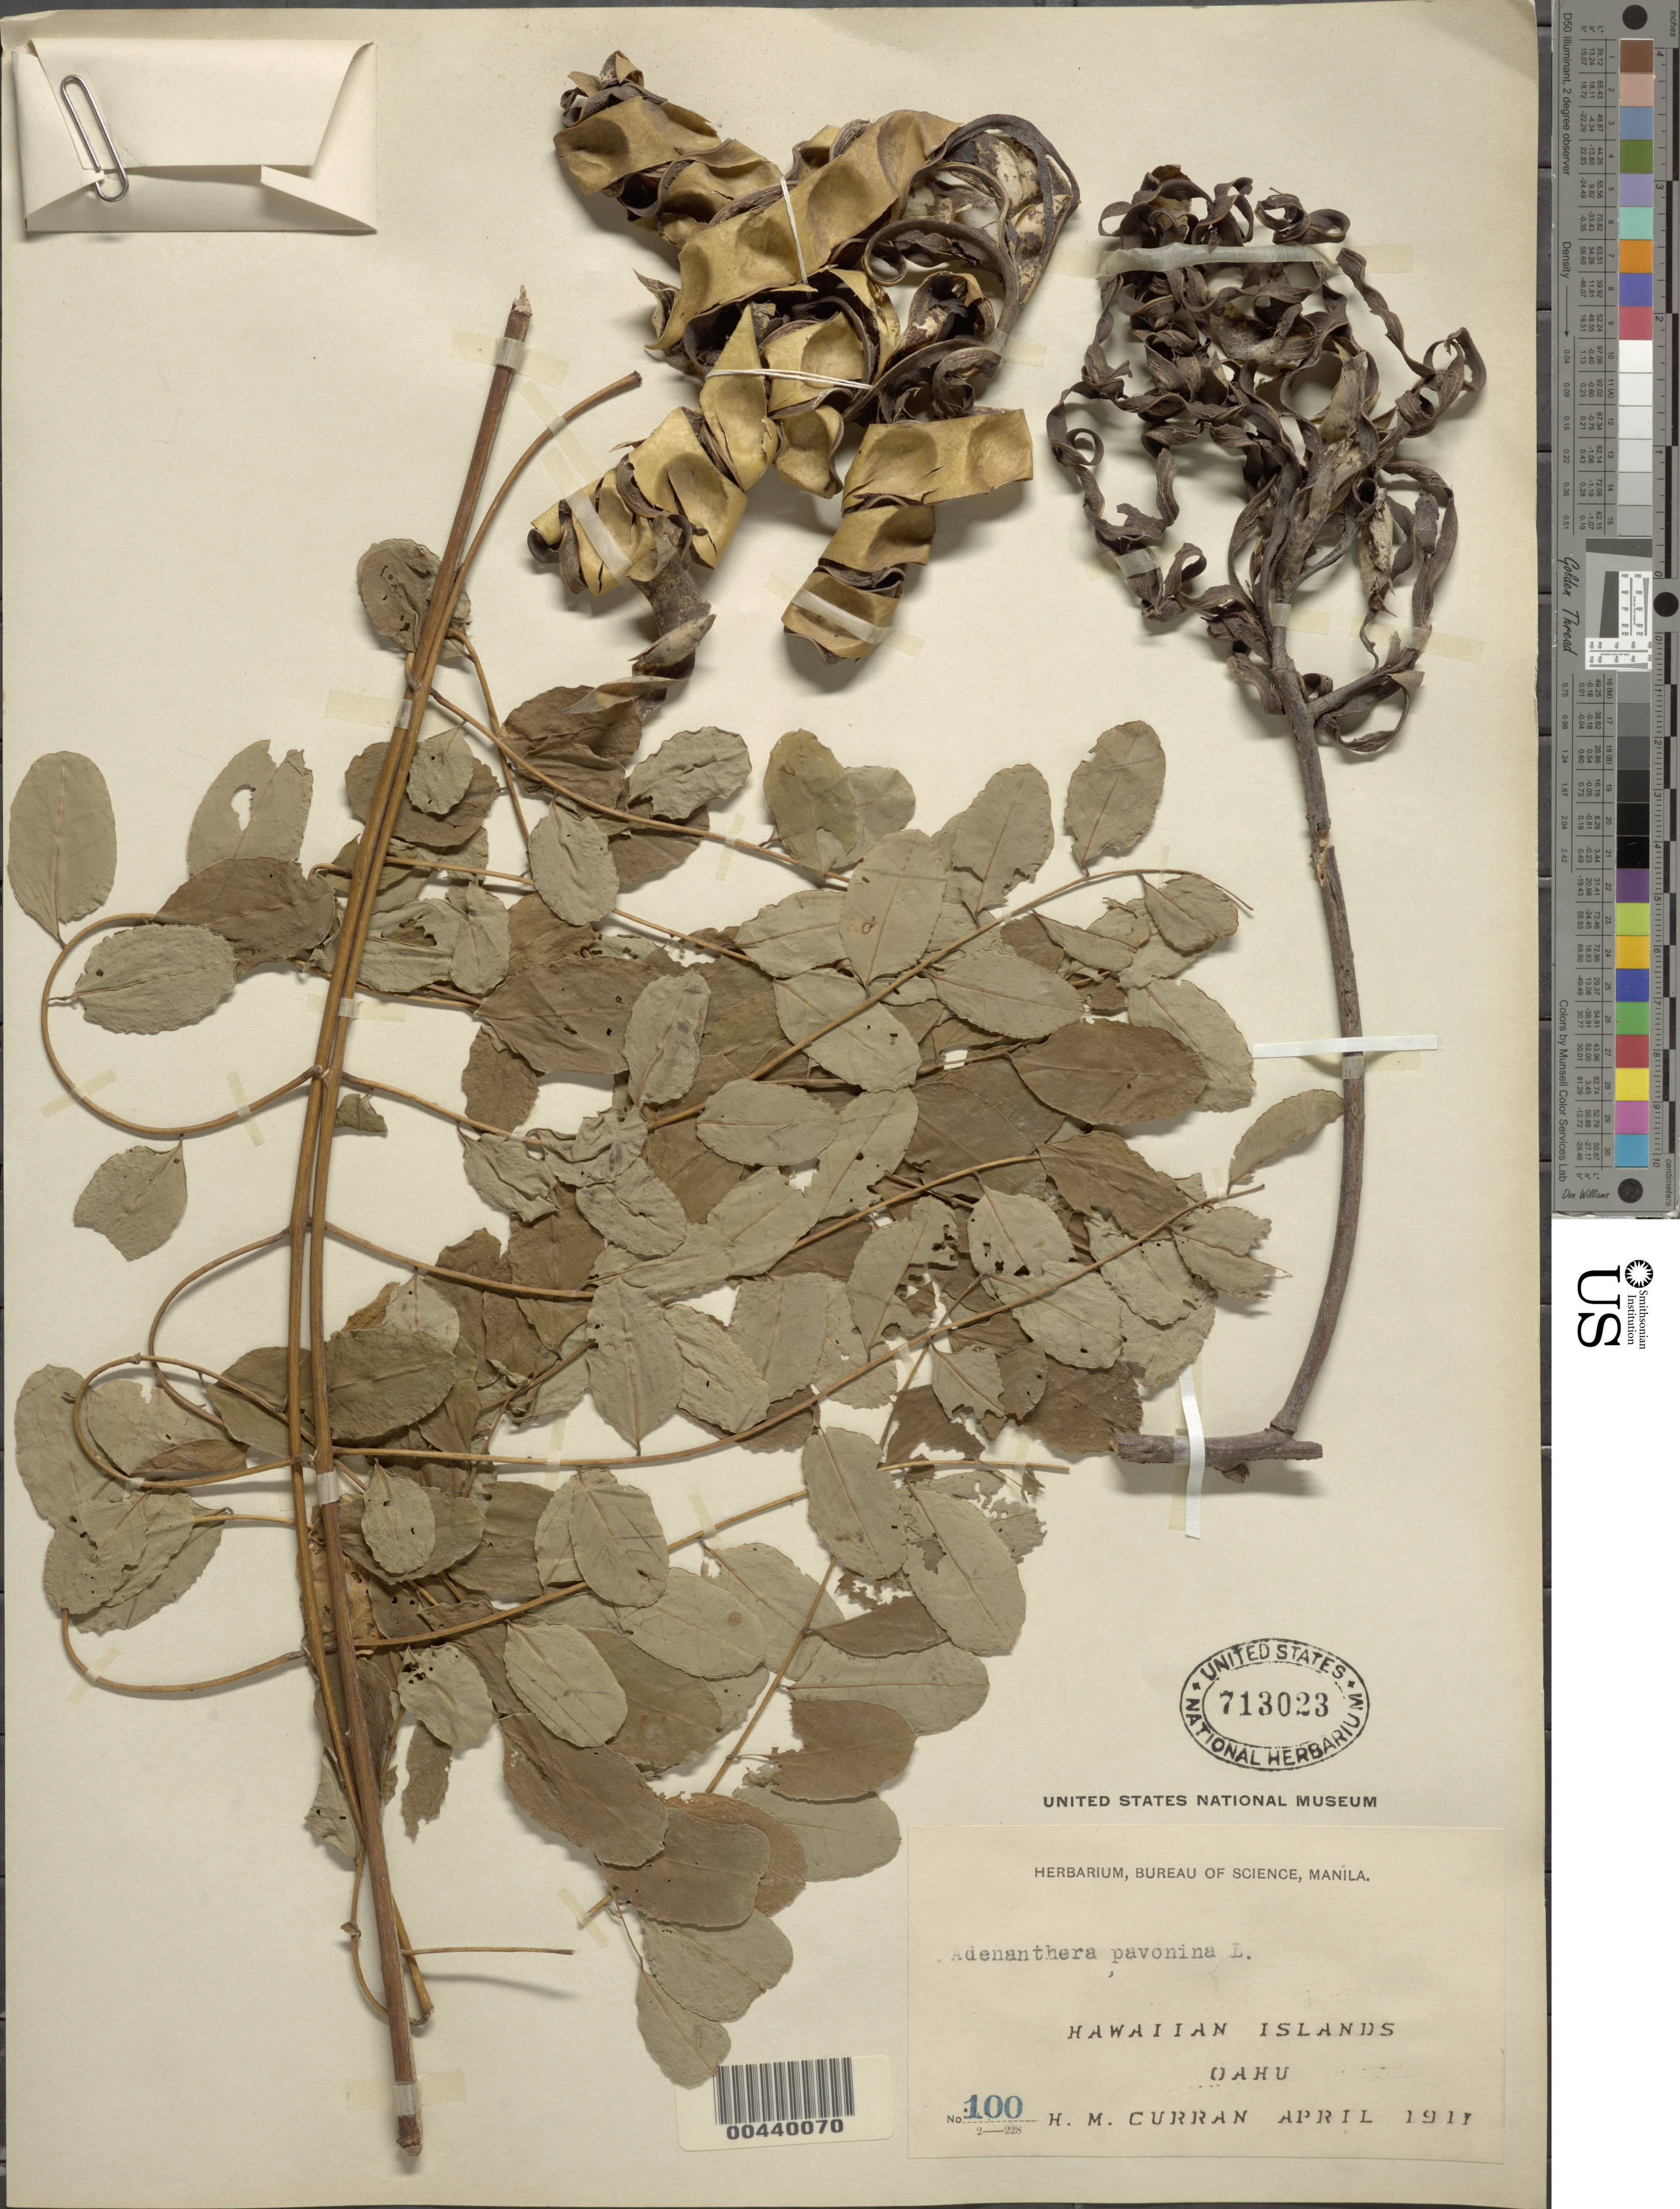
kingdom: Plantae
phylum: Tracheophyta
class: Magnoliopsida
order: Fabales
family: Fabaceae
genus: Adenanthera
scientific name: Adenanthera pavonina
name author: L.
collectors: H. M. Curran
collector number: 100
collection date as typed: Apr 1911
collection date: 1911-04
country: United States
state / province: Hawaii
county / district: Honolulu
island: Oahu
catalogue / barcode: US 713023